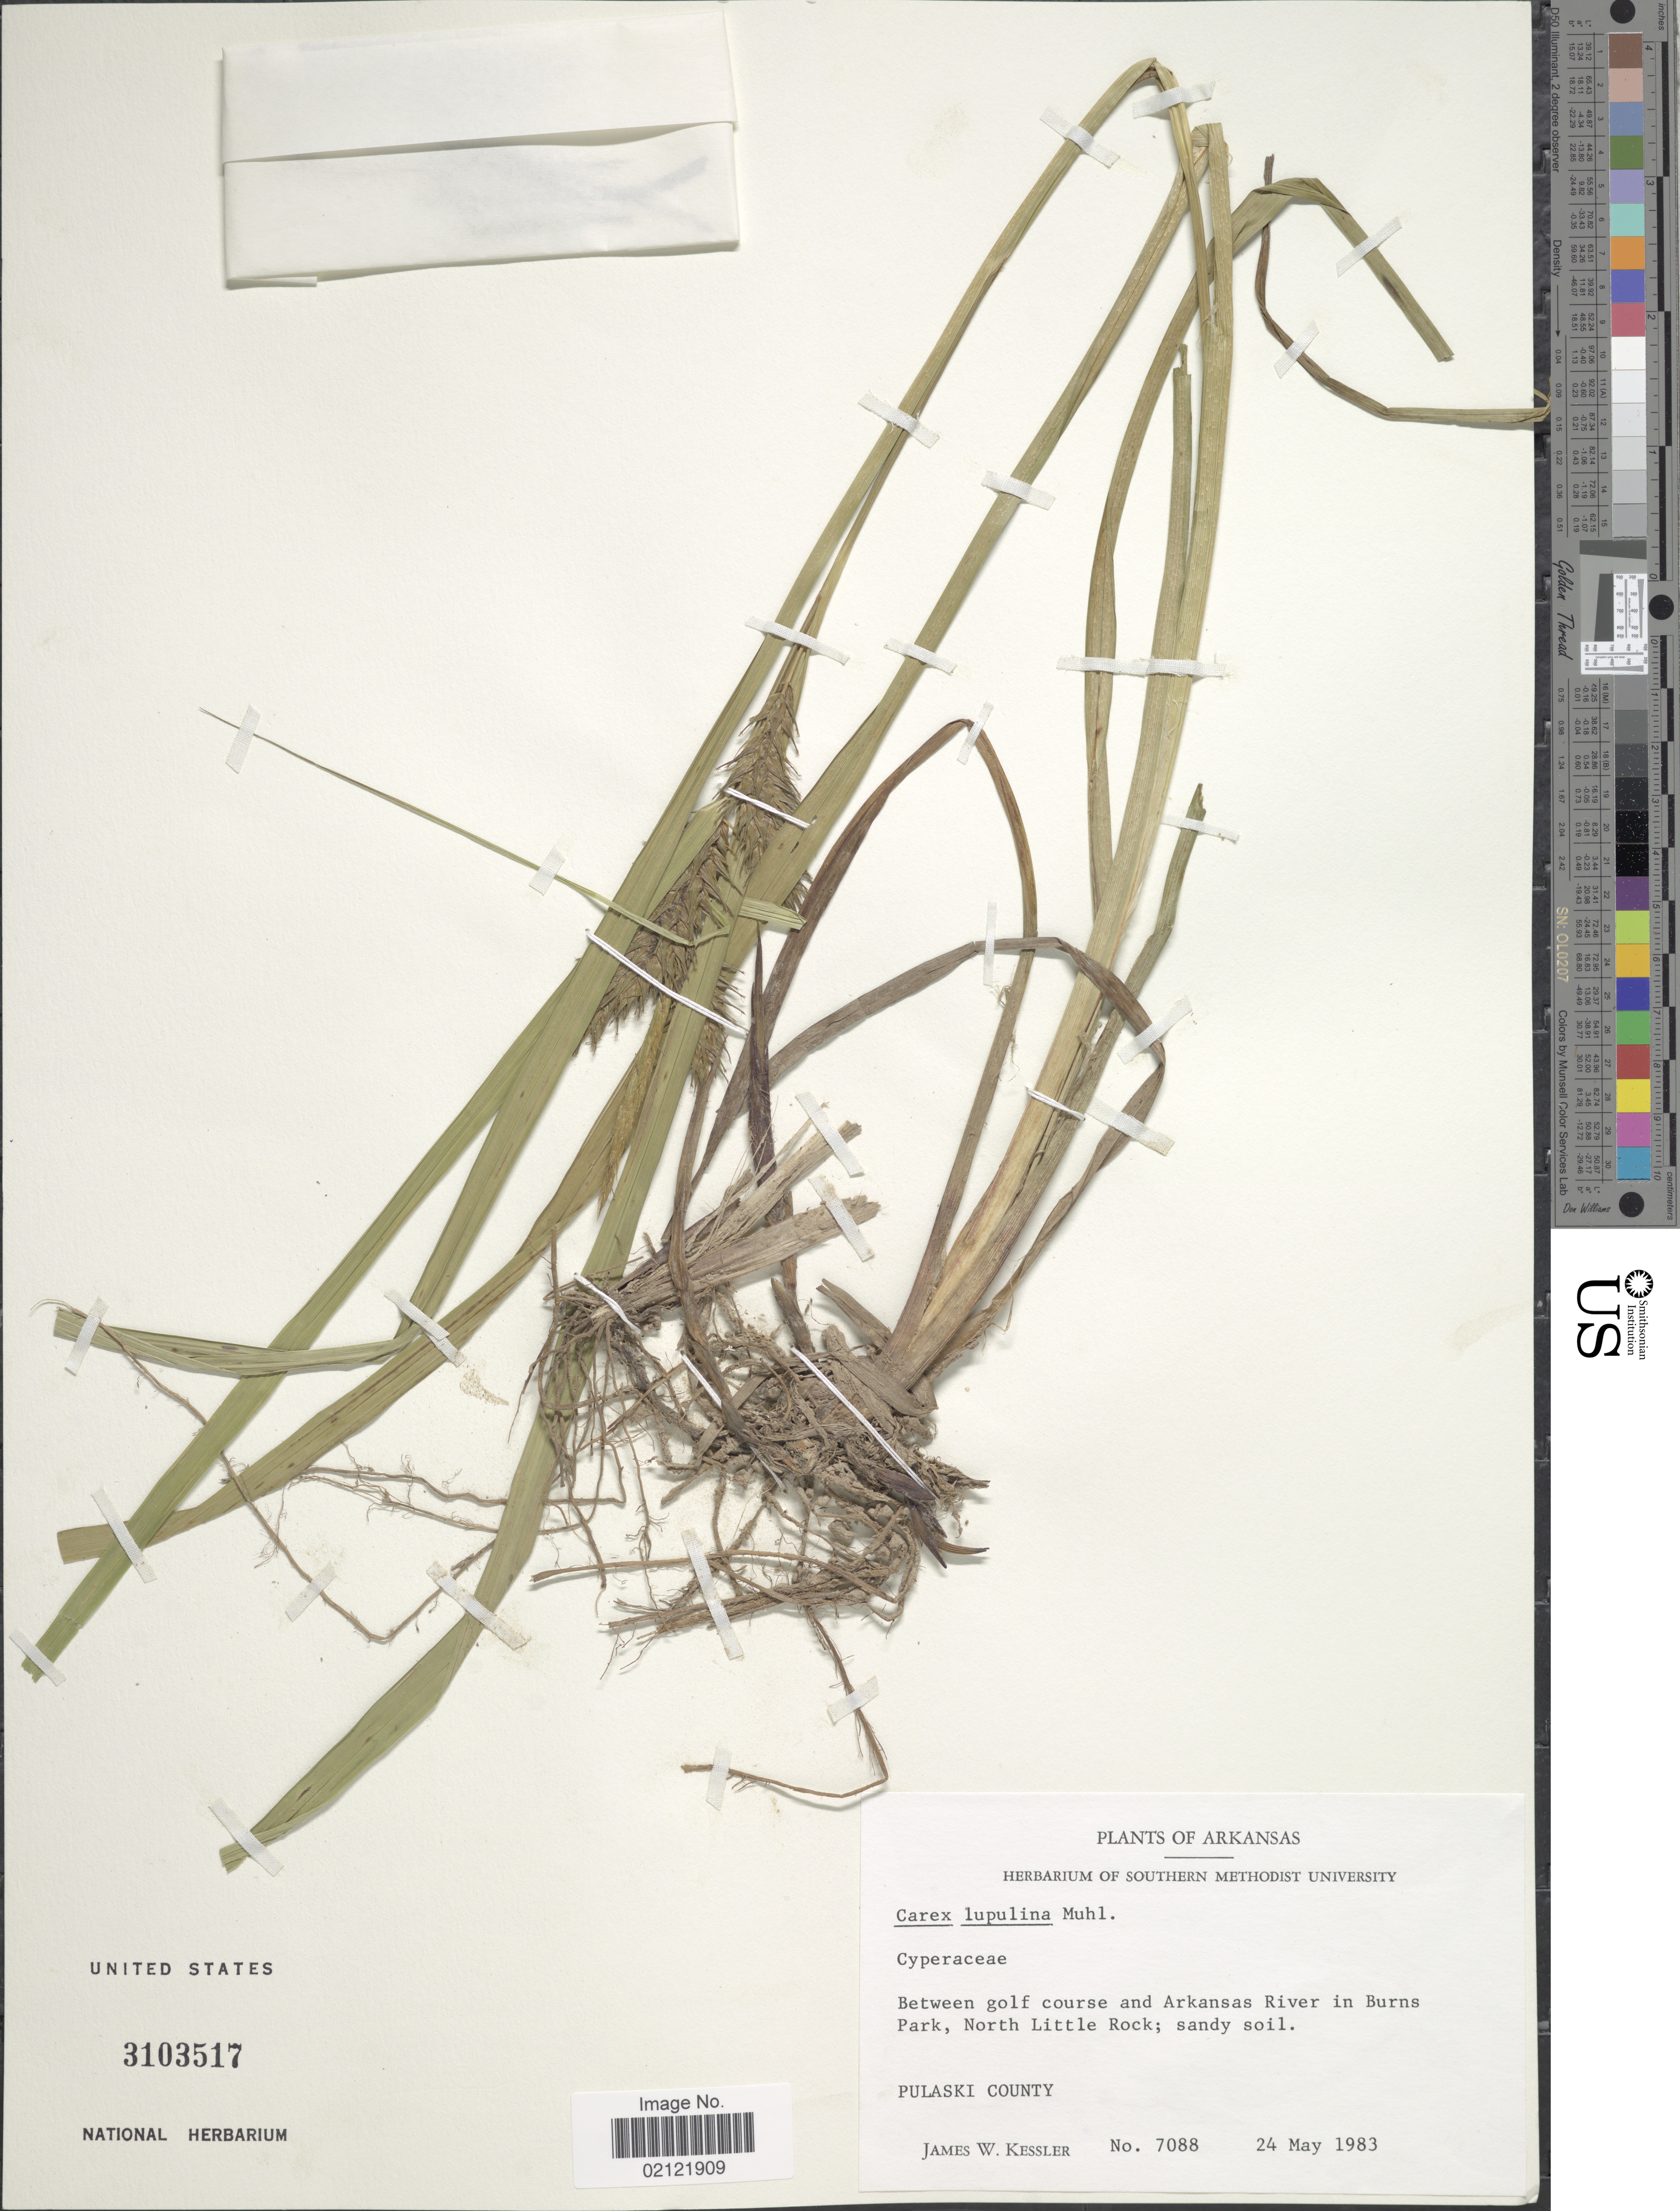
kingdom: Plantae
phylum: Tracheophyta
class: Liliopsida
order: Poales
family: Cyperaceae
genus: Carex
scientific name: Carex lupulina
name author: Muhl. ex Willd.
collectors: J. W. Kessler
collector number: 7088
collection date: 1983-05-24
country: United States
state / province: Arkansas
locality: Between golf course and Arkansas River in Burns Park, North Little Rock. Pulaski County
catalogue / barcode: US 3103517